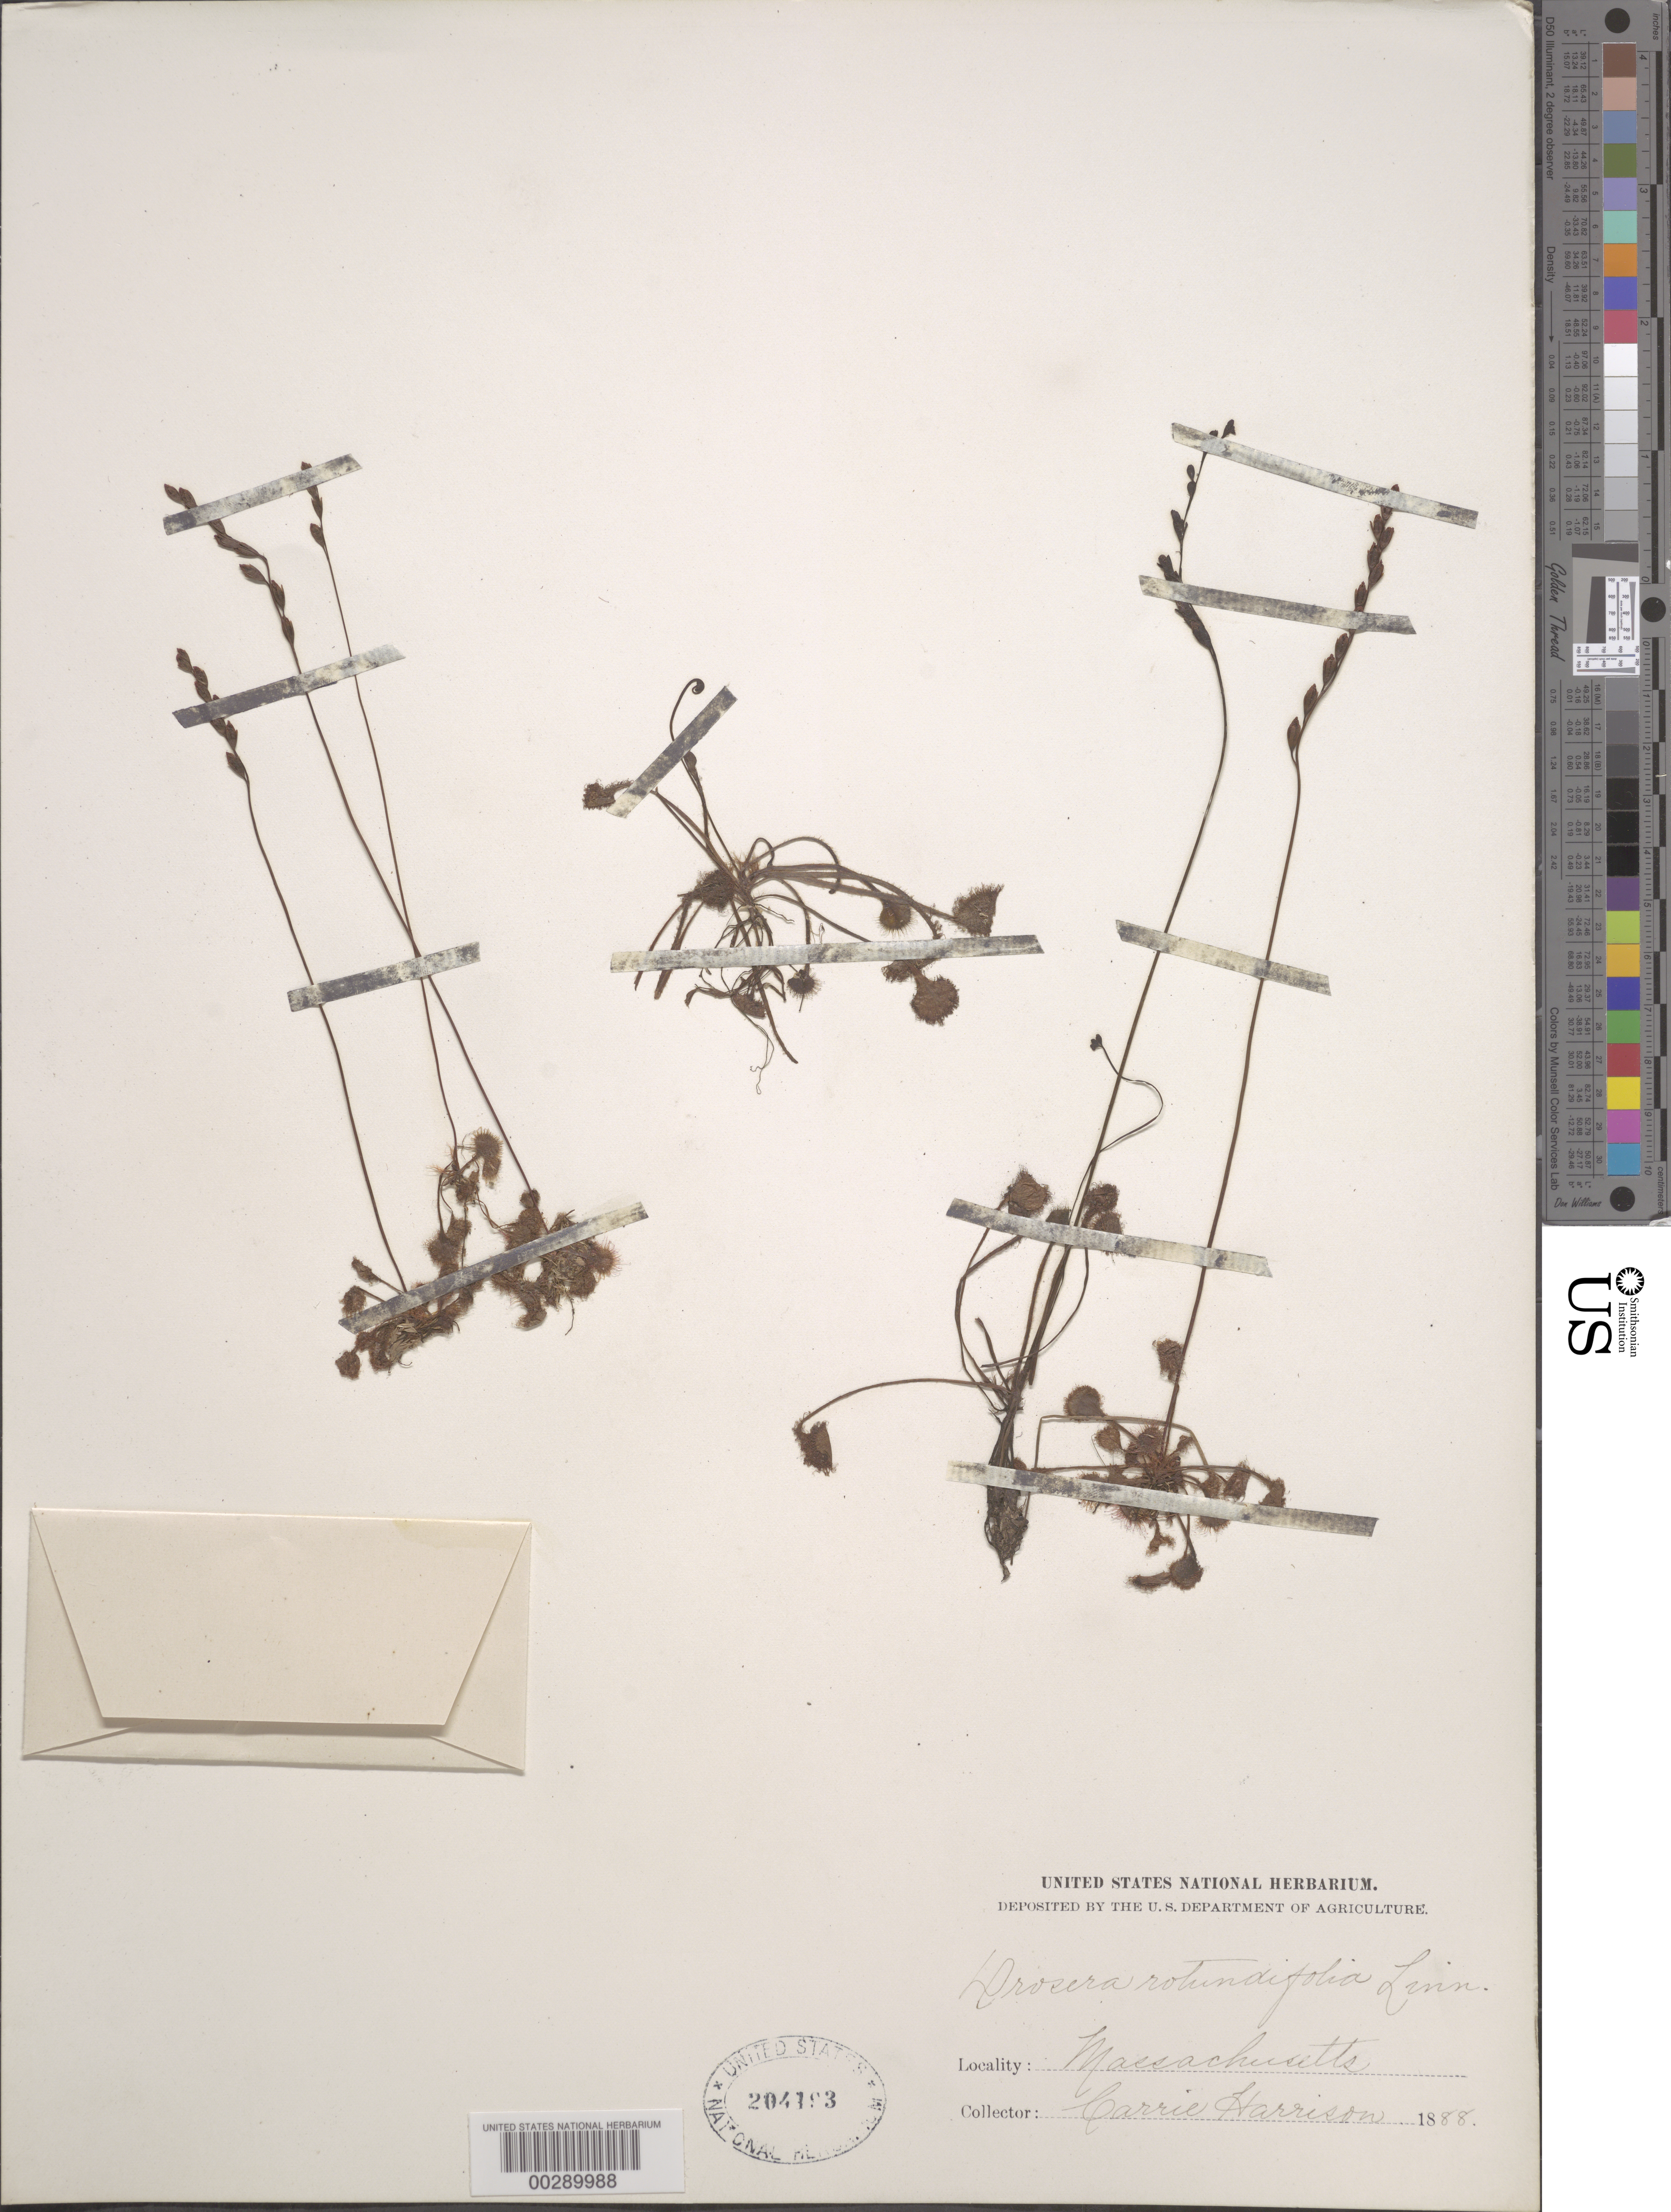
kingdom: Plantae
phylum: Tracheophyta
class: Magnoliopsida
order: Caryophyllales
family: Droseraceae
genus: Drosera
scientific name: Drosera rotundifolia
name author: L.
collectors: C. Harrison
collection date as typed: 1888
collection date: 1888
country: United States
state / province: Massachusetts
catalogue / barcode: US 204193